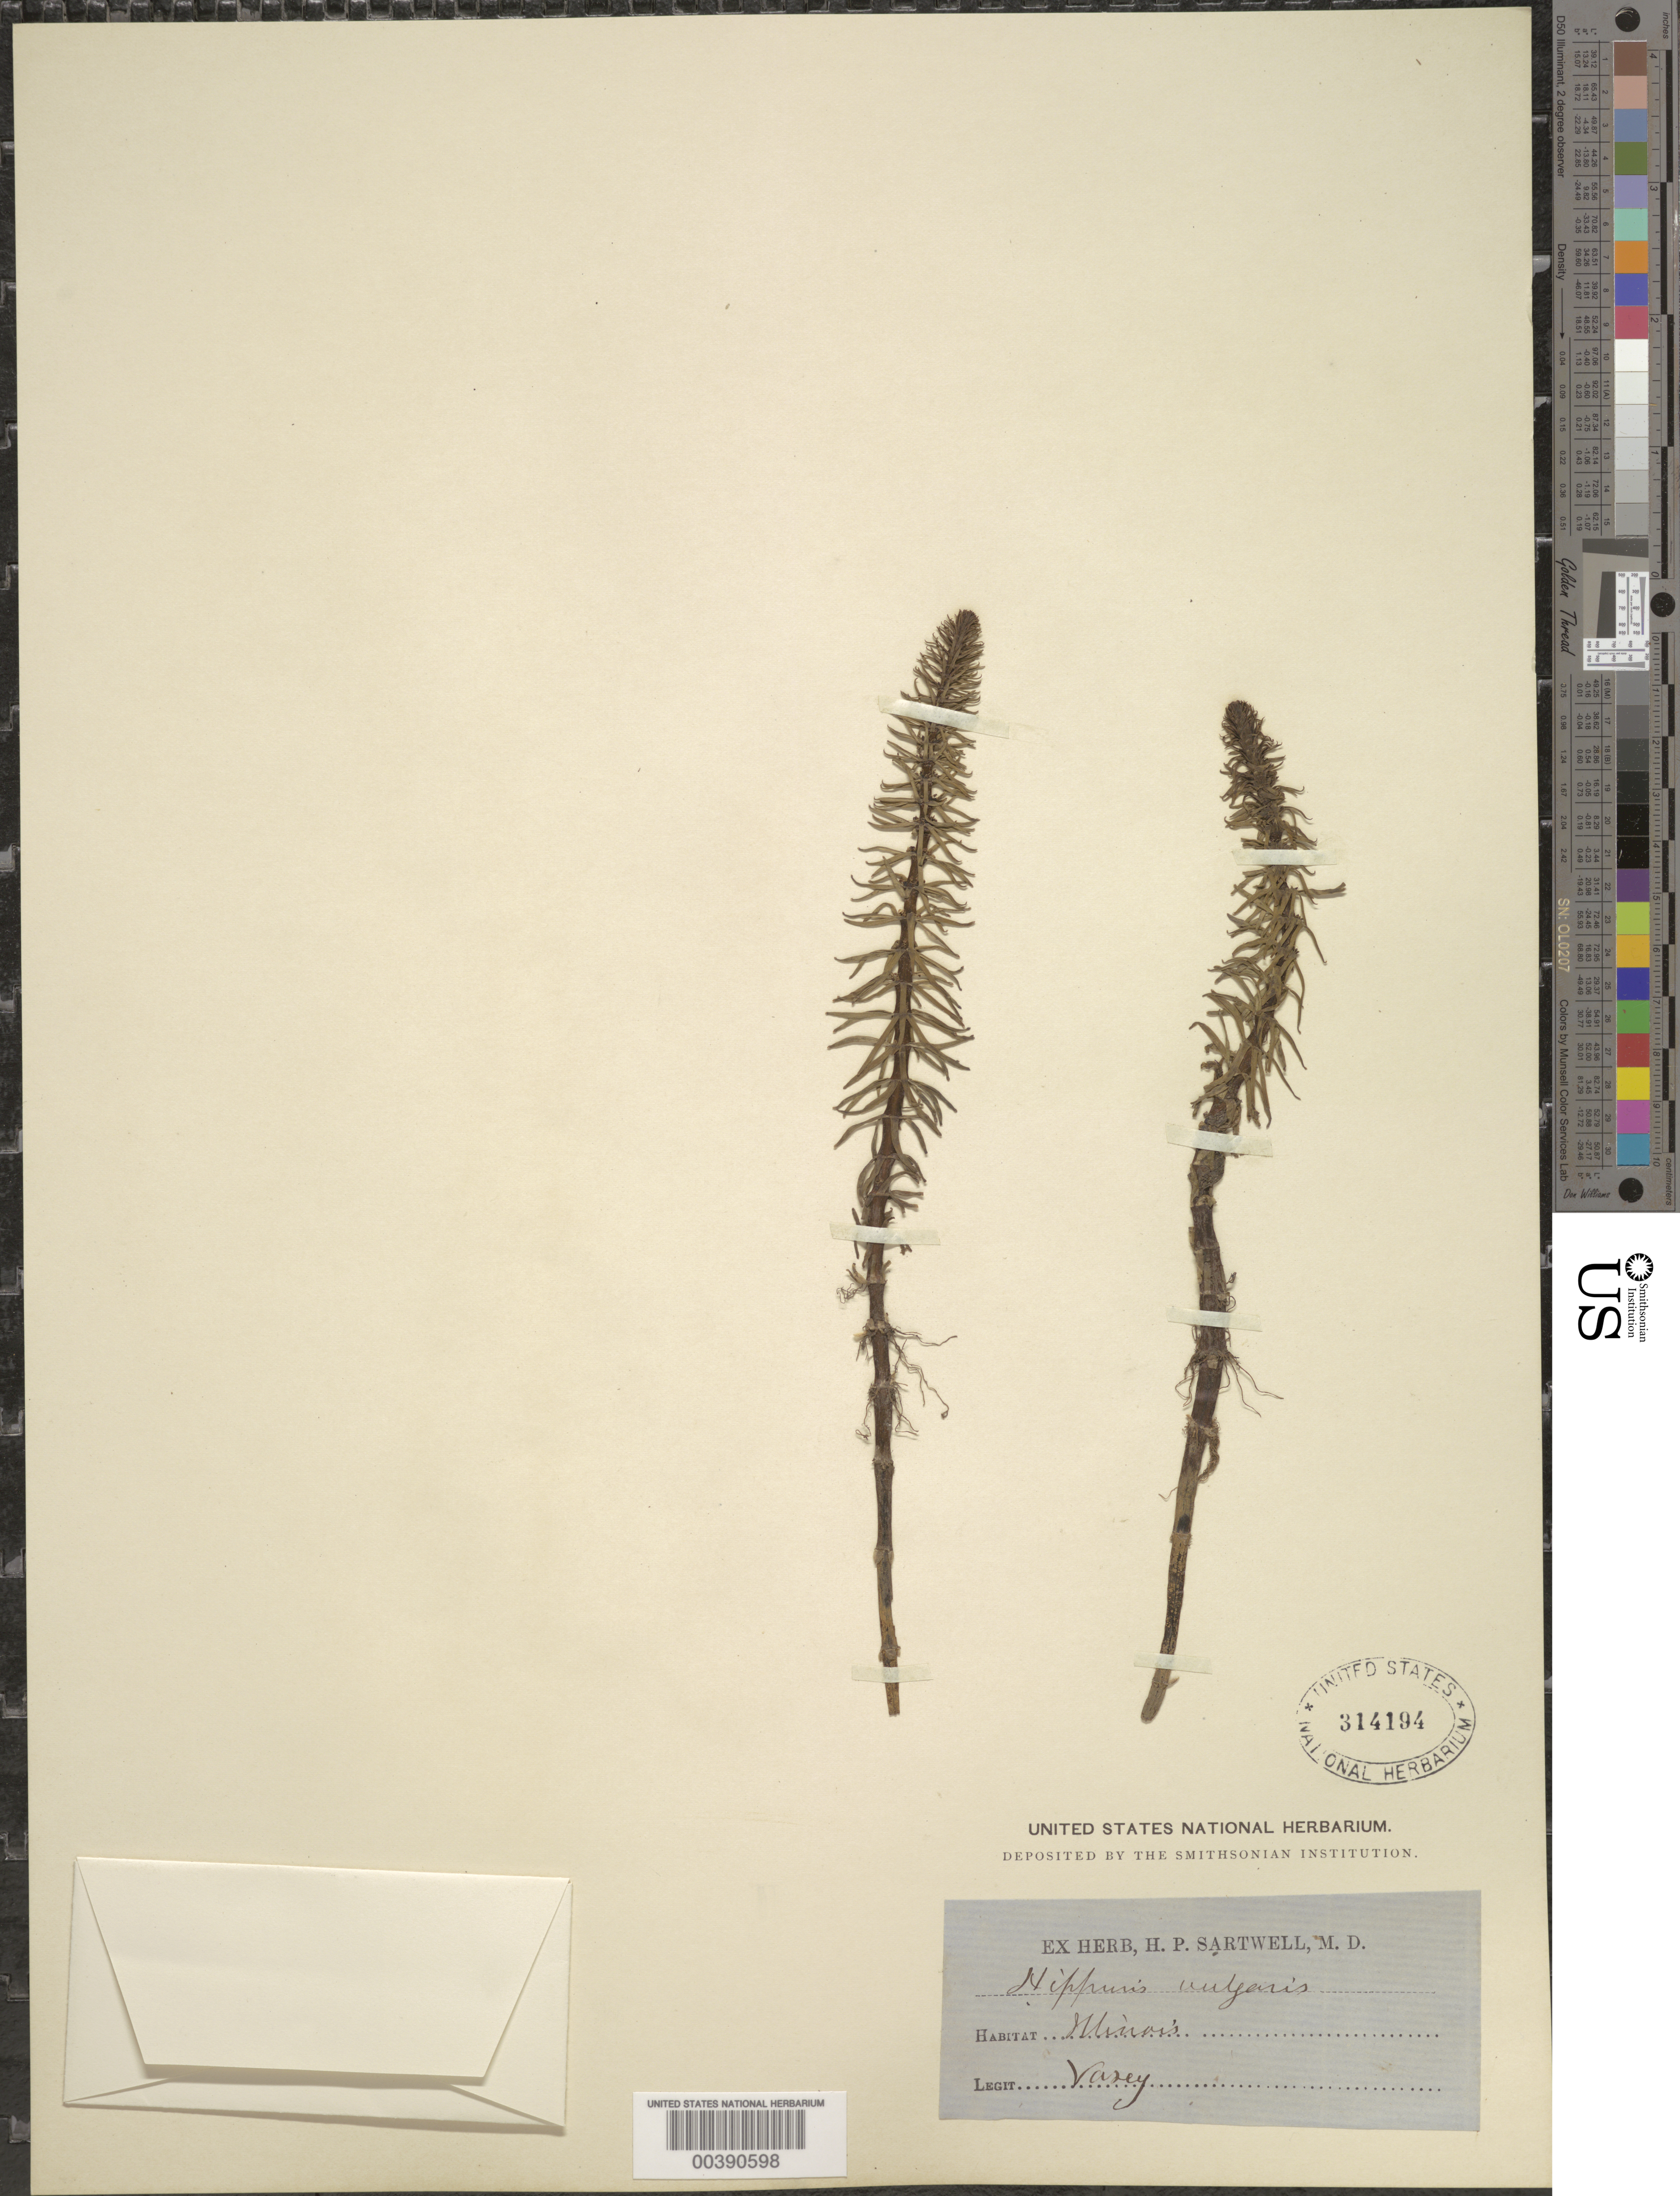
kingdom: Plantae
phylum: Tracheophyta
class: Magnoliopsida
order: Lamiales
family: Plantaginaceae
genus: Hippuris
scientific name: Hippuris vulgaris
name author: L.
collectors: G. Vasey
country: United States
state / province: Illinois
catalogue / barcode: US 314194